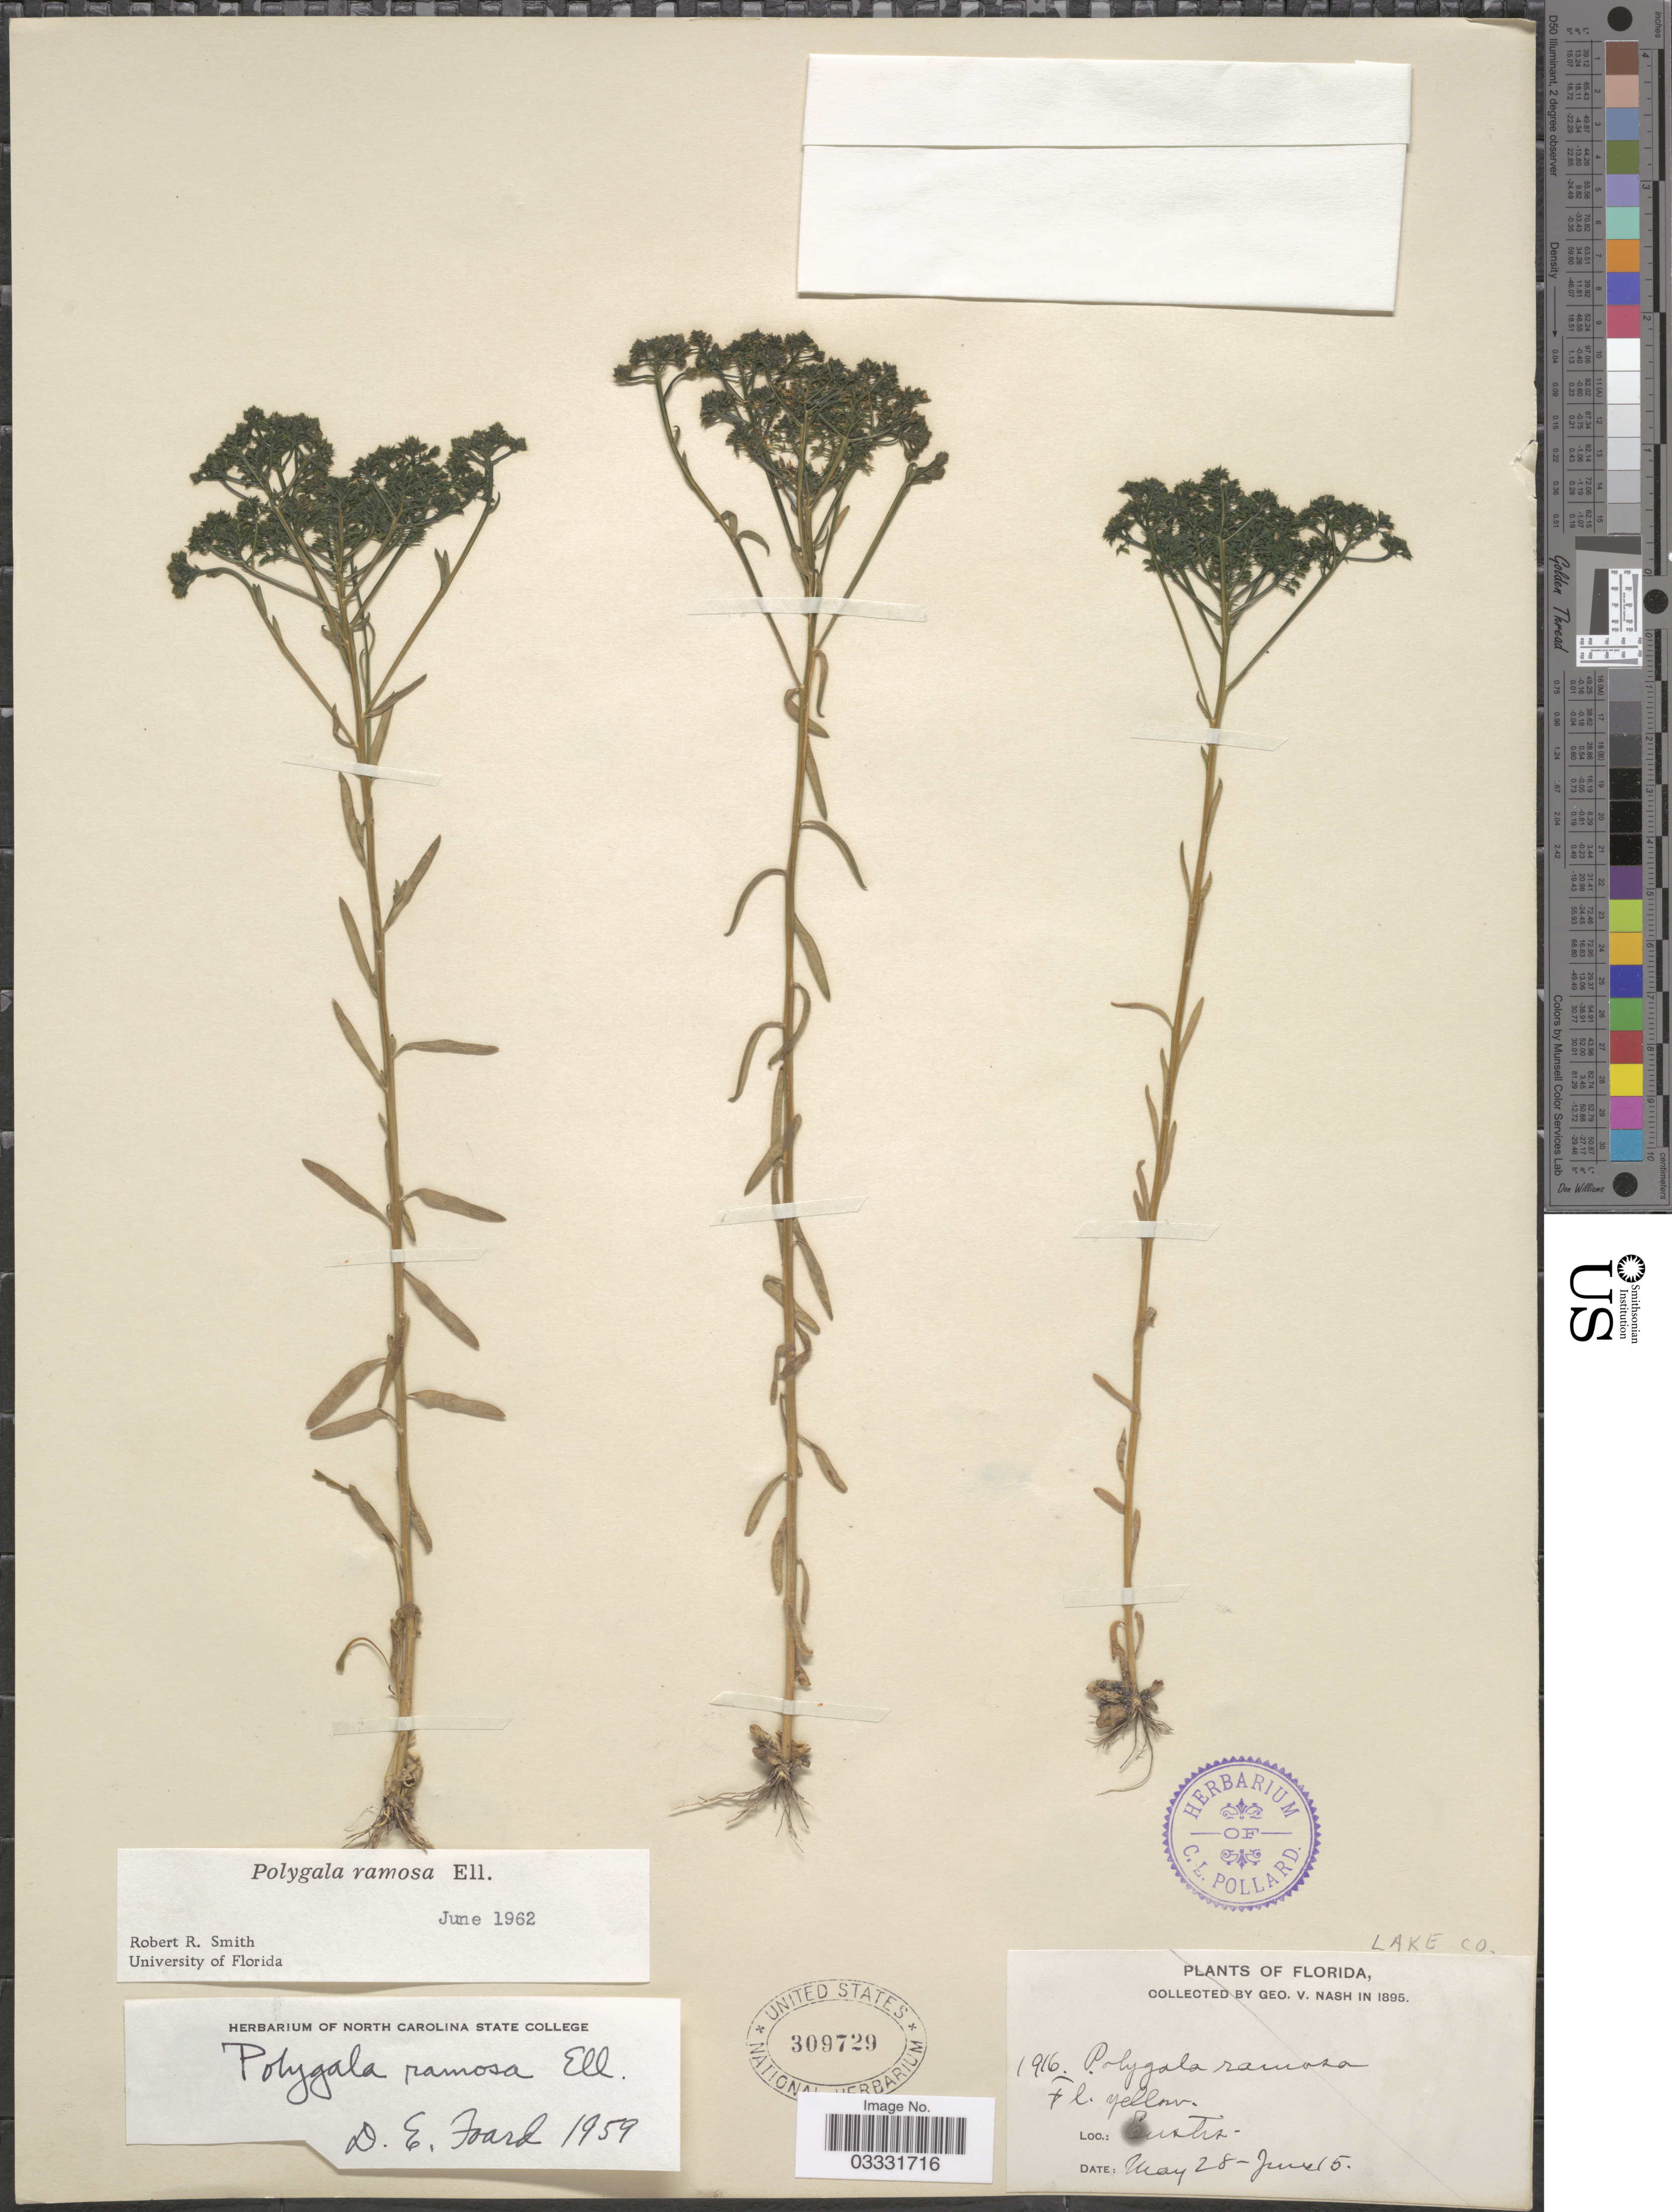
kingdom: Plantae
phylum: Tracheophyta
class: Magnoliopsida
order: Fabales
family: Polygalaceae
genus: Polygala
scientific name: Polygala ramosa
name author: Elliott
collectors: G. V. Nash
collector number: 1916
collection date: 1895-05-28/1895-06-15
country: United States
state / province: Florida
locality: Lake Co. Eustis.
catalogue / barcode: US 309729